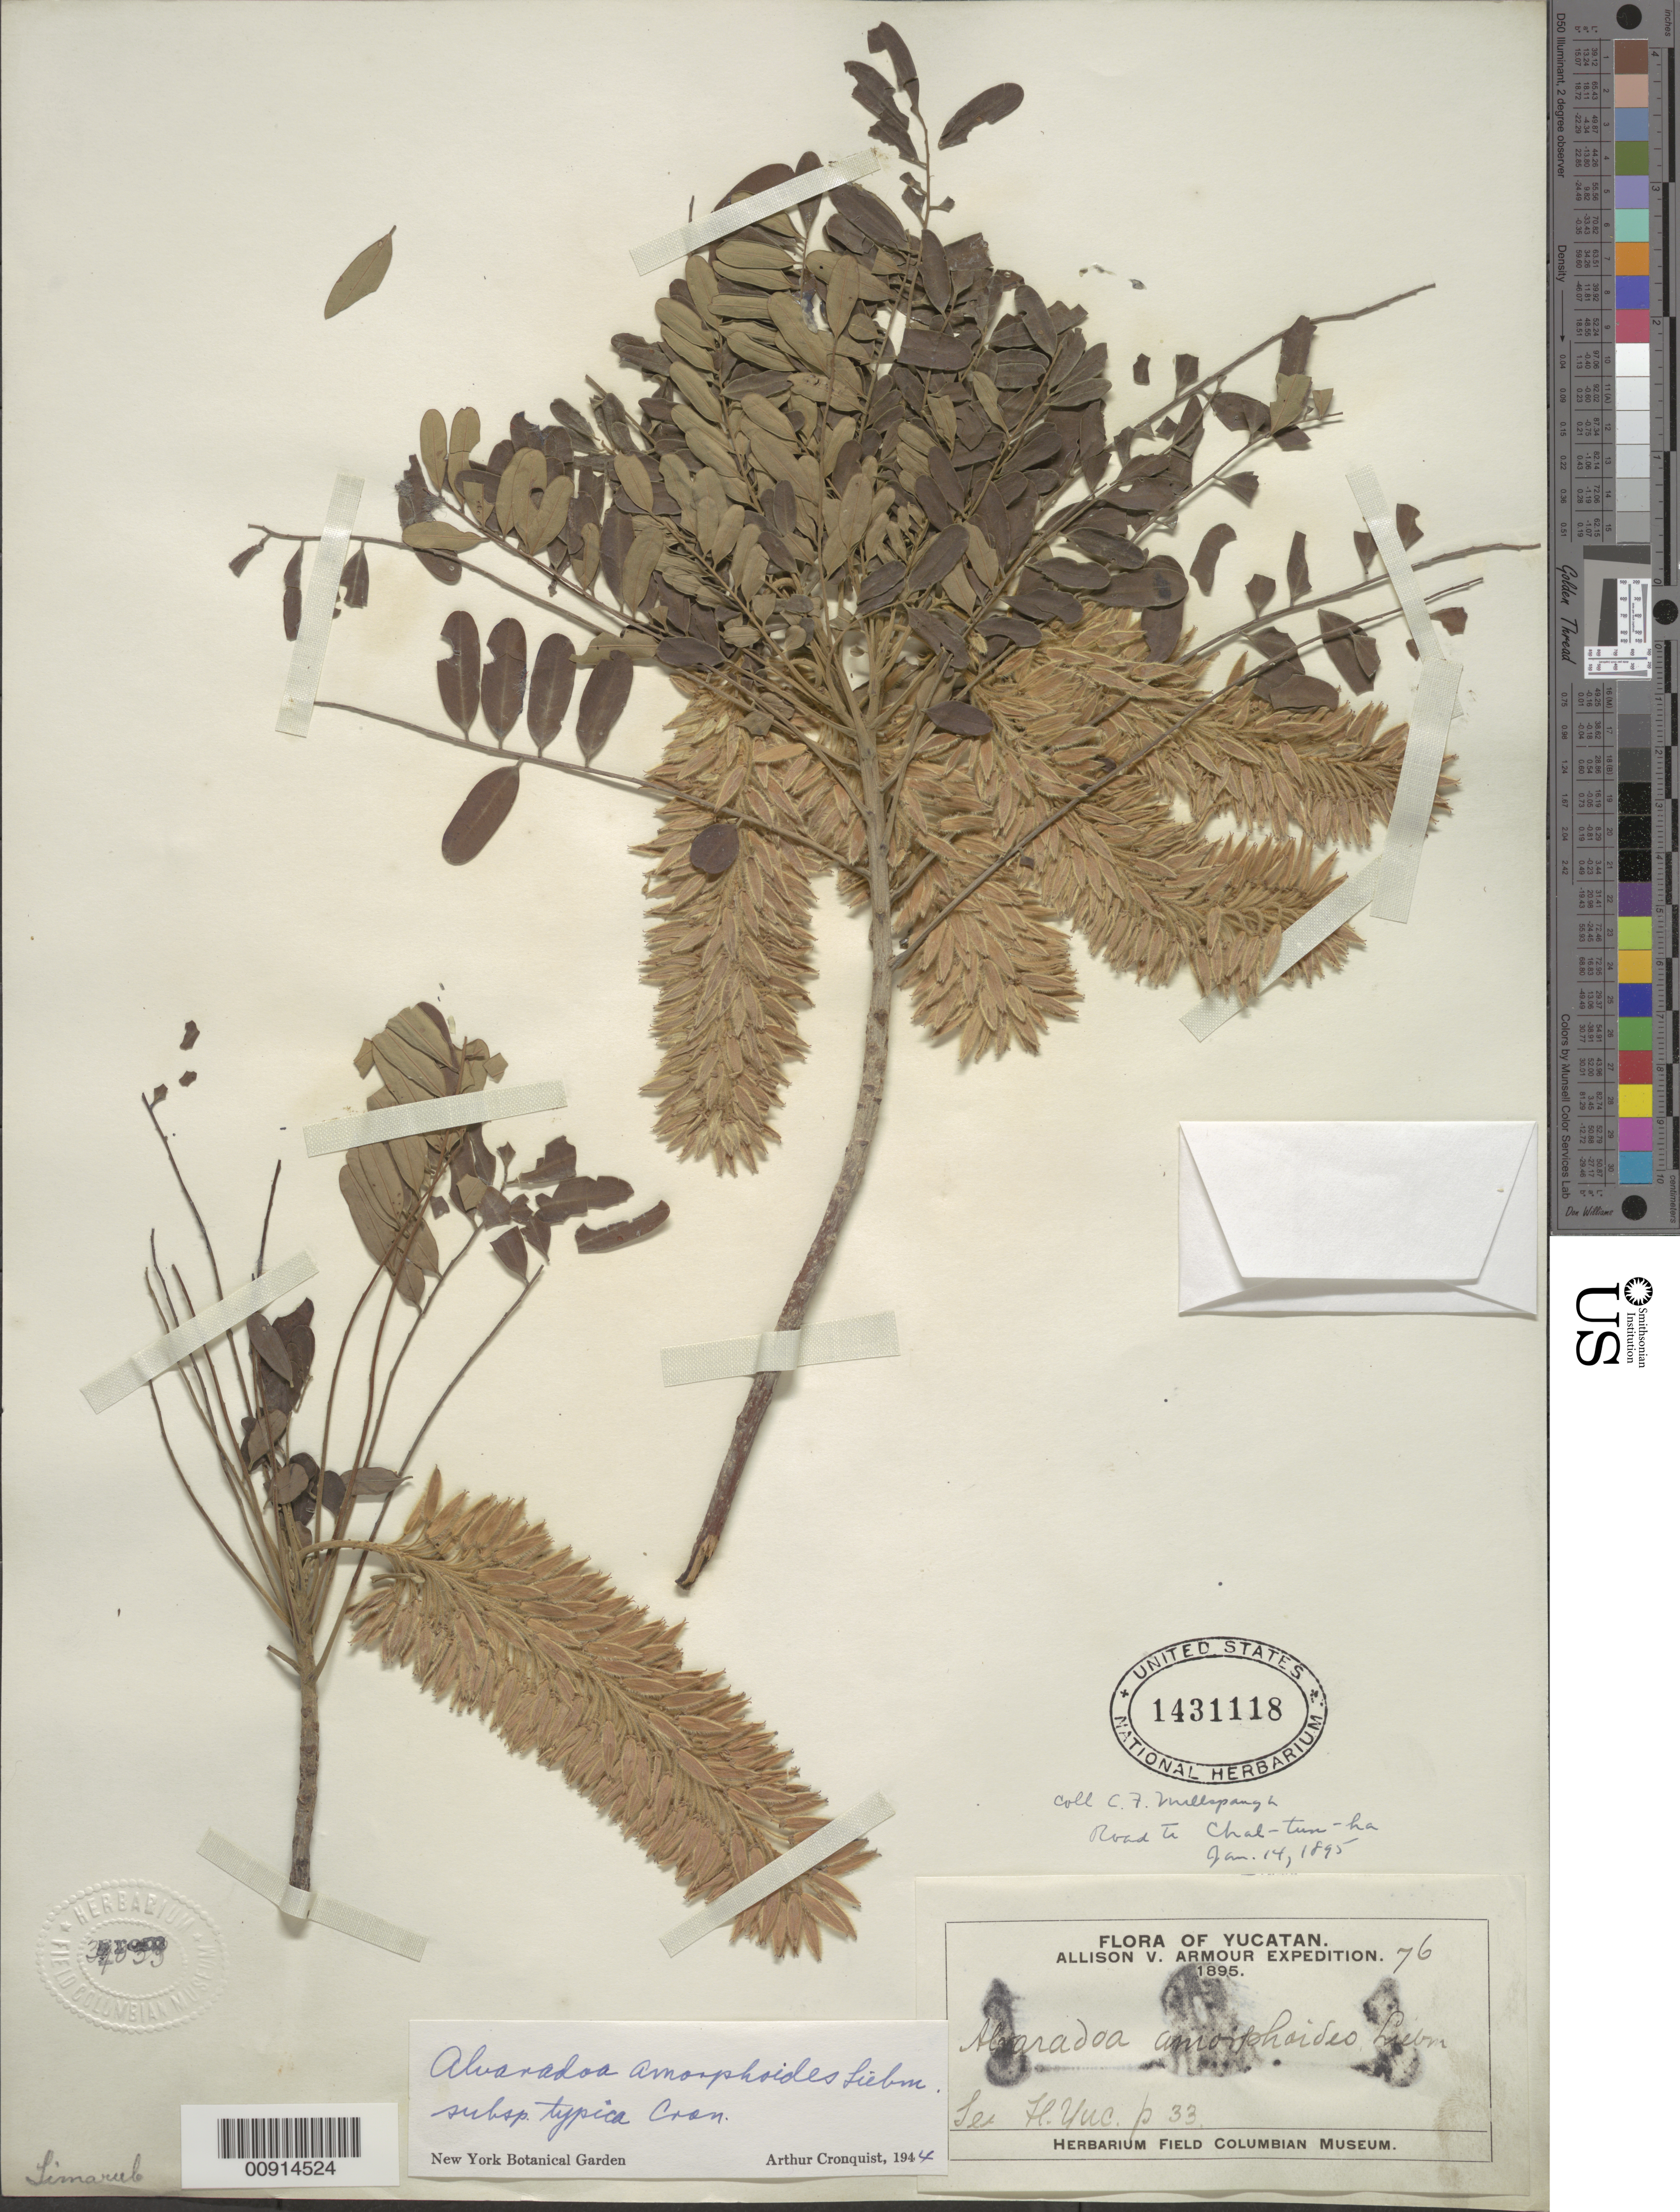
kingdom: Plantae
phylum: Tracheophyta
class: Magnoliopsida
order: Picramniales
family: Picramniaceae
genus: Alvaradoa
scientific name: Alvaradoa amorphoides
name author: Liebm.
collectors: C. F. Millspaugh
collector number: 76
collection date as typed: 14 Jan 1895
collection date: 1895-01-14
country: Mexico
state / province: Yucatán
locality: Road to Chal-tun-ha.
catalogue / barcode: US 1431118